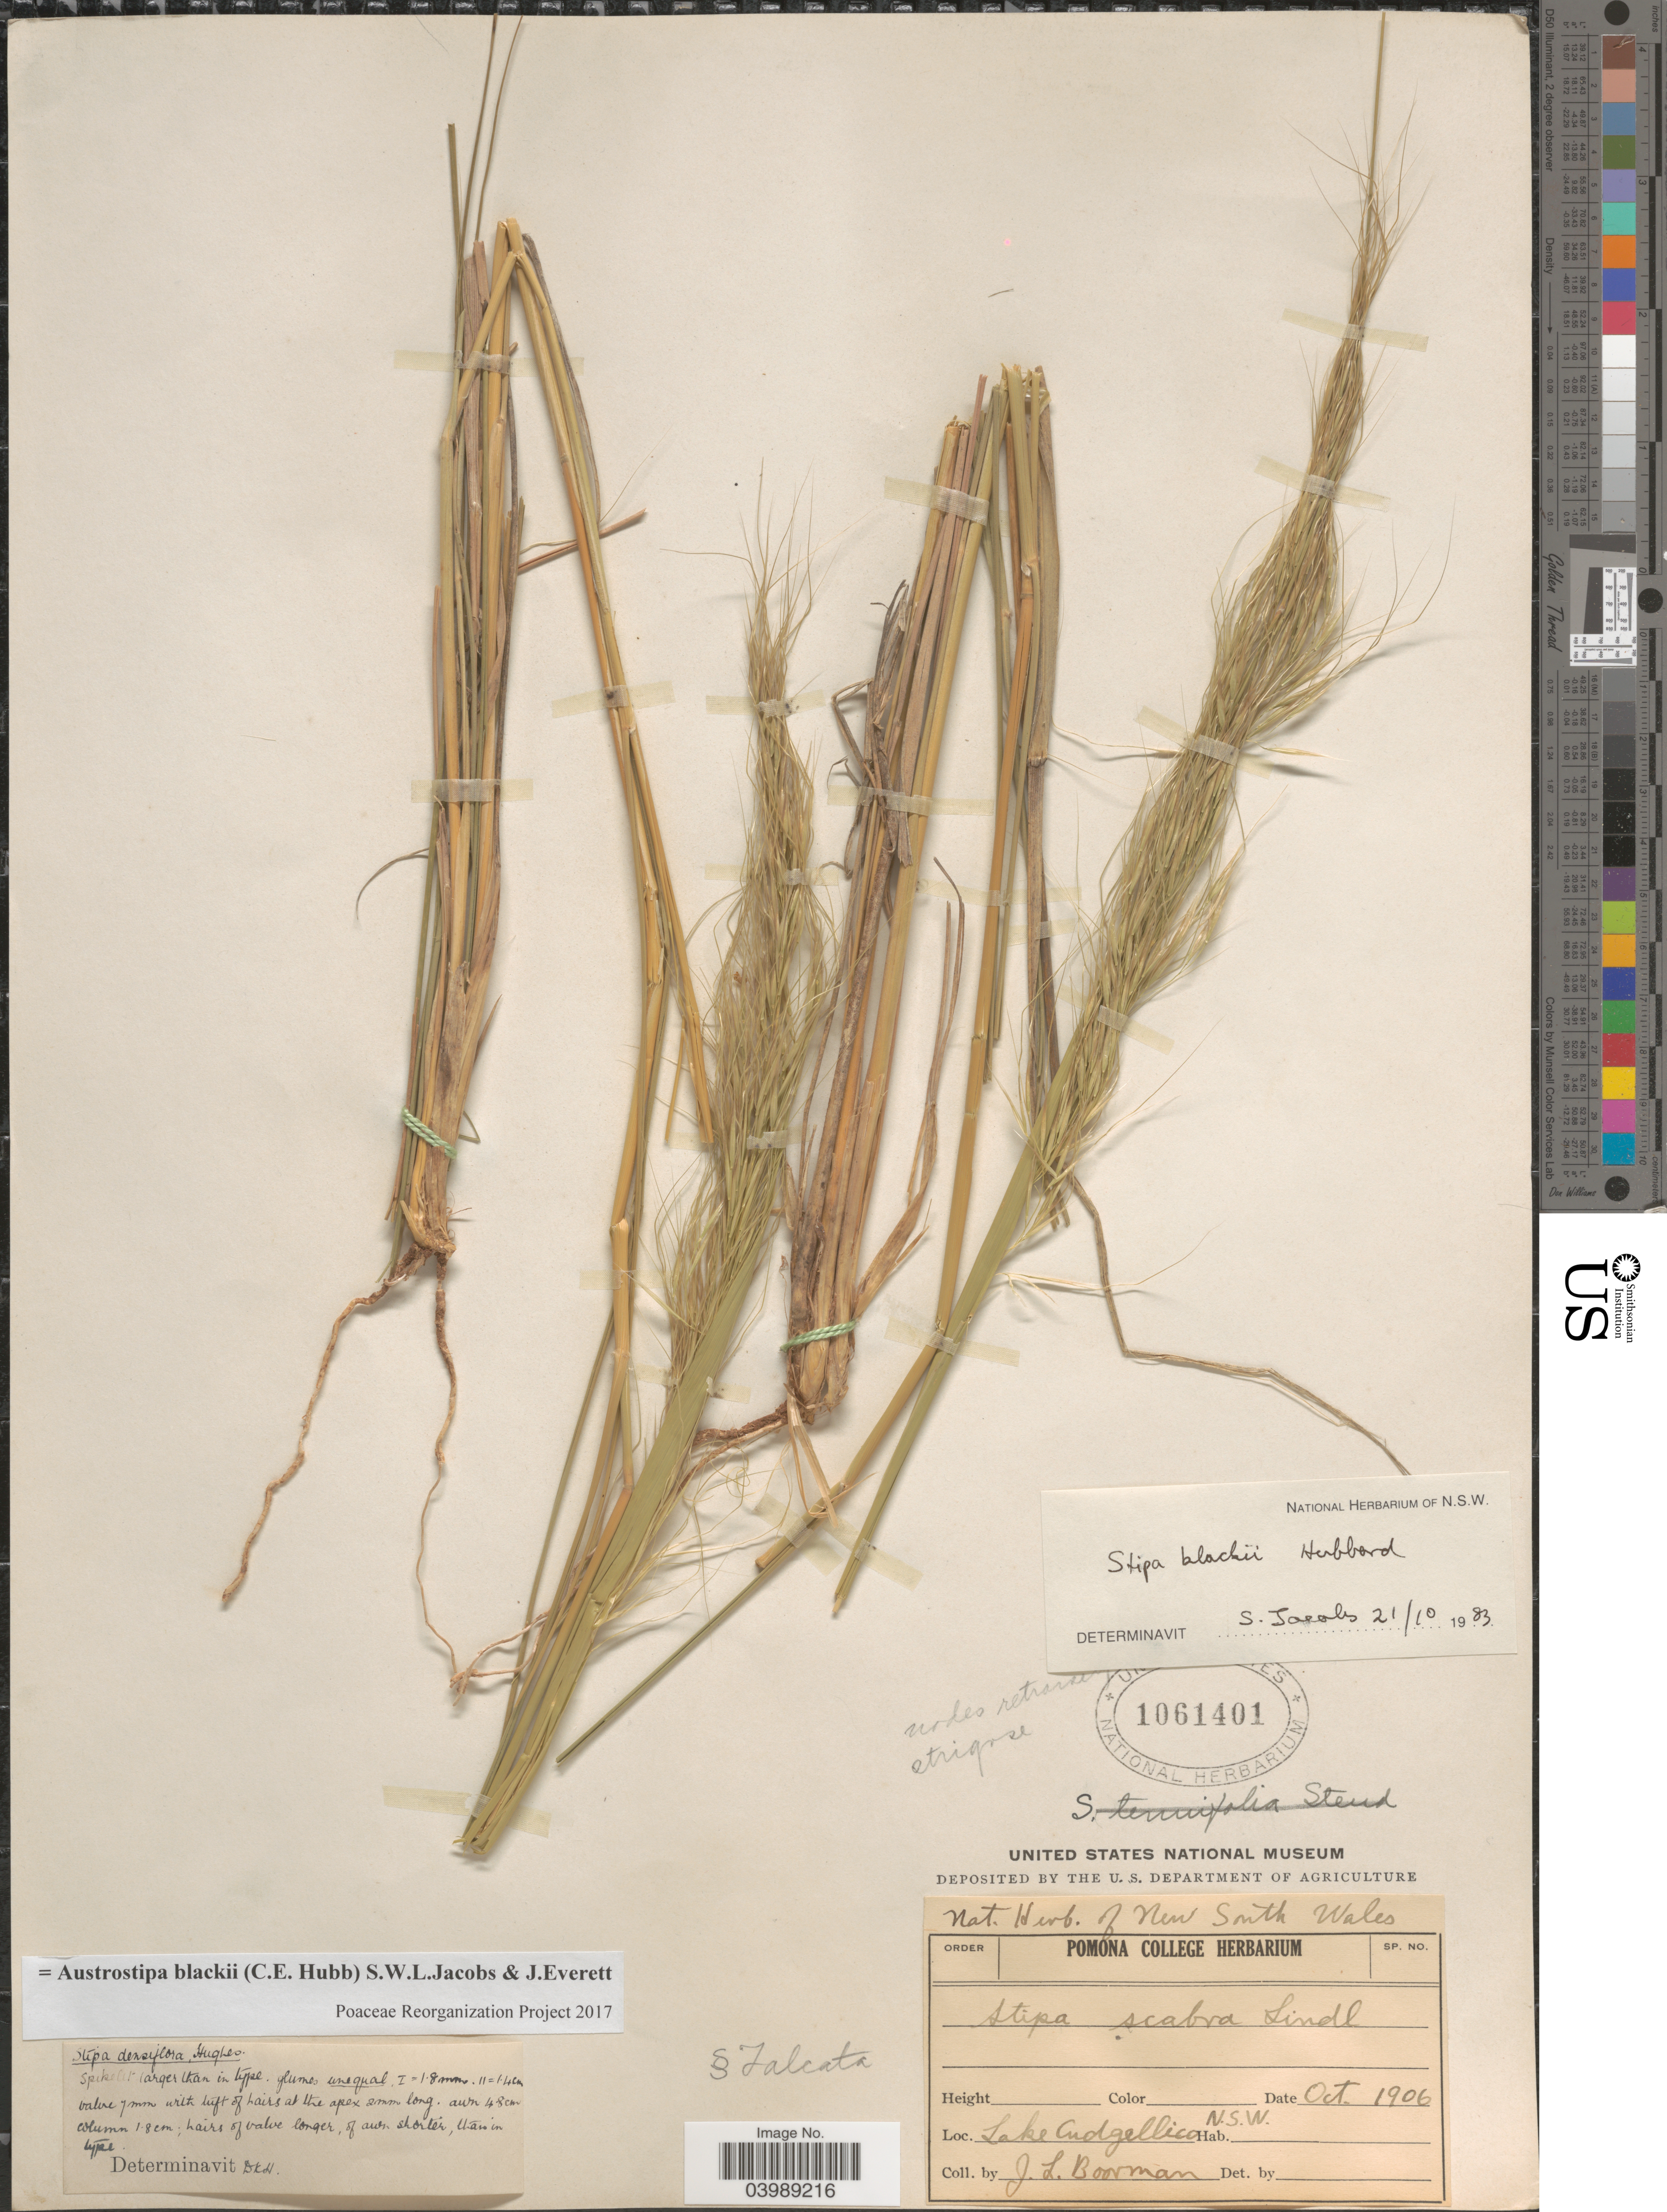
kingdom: Plantae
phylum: Tracheophyta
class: Liliopsida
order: Poales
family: Poaceae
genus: Austrostipa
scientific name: Austrostipa blackii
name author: (C.E. Hubb.) S.W.L. Jacobs & J. Everett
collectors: J. Boorman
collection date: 1906-10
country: Australia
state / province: New South Wales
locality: Lake Cudgellica.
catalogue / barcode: US 1061401